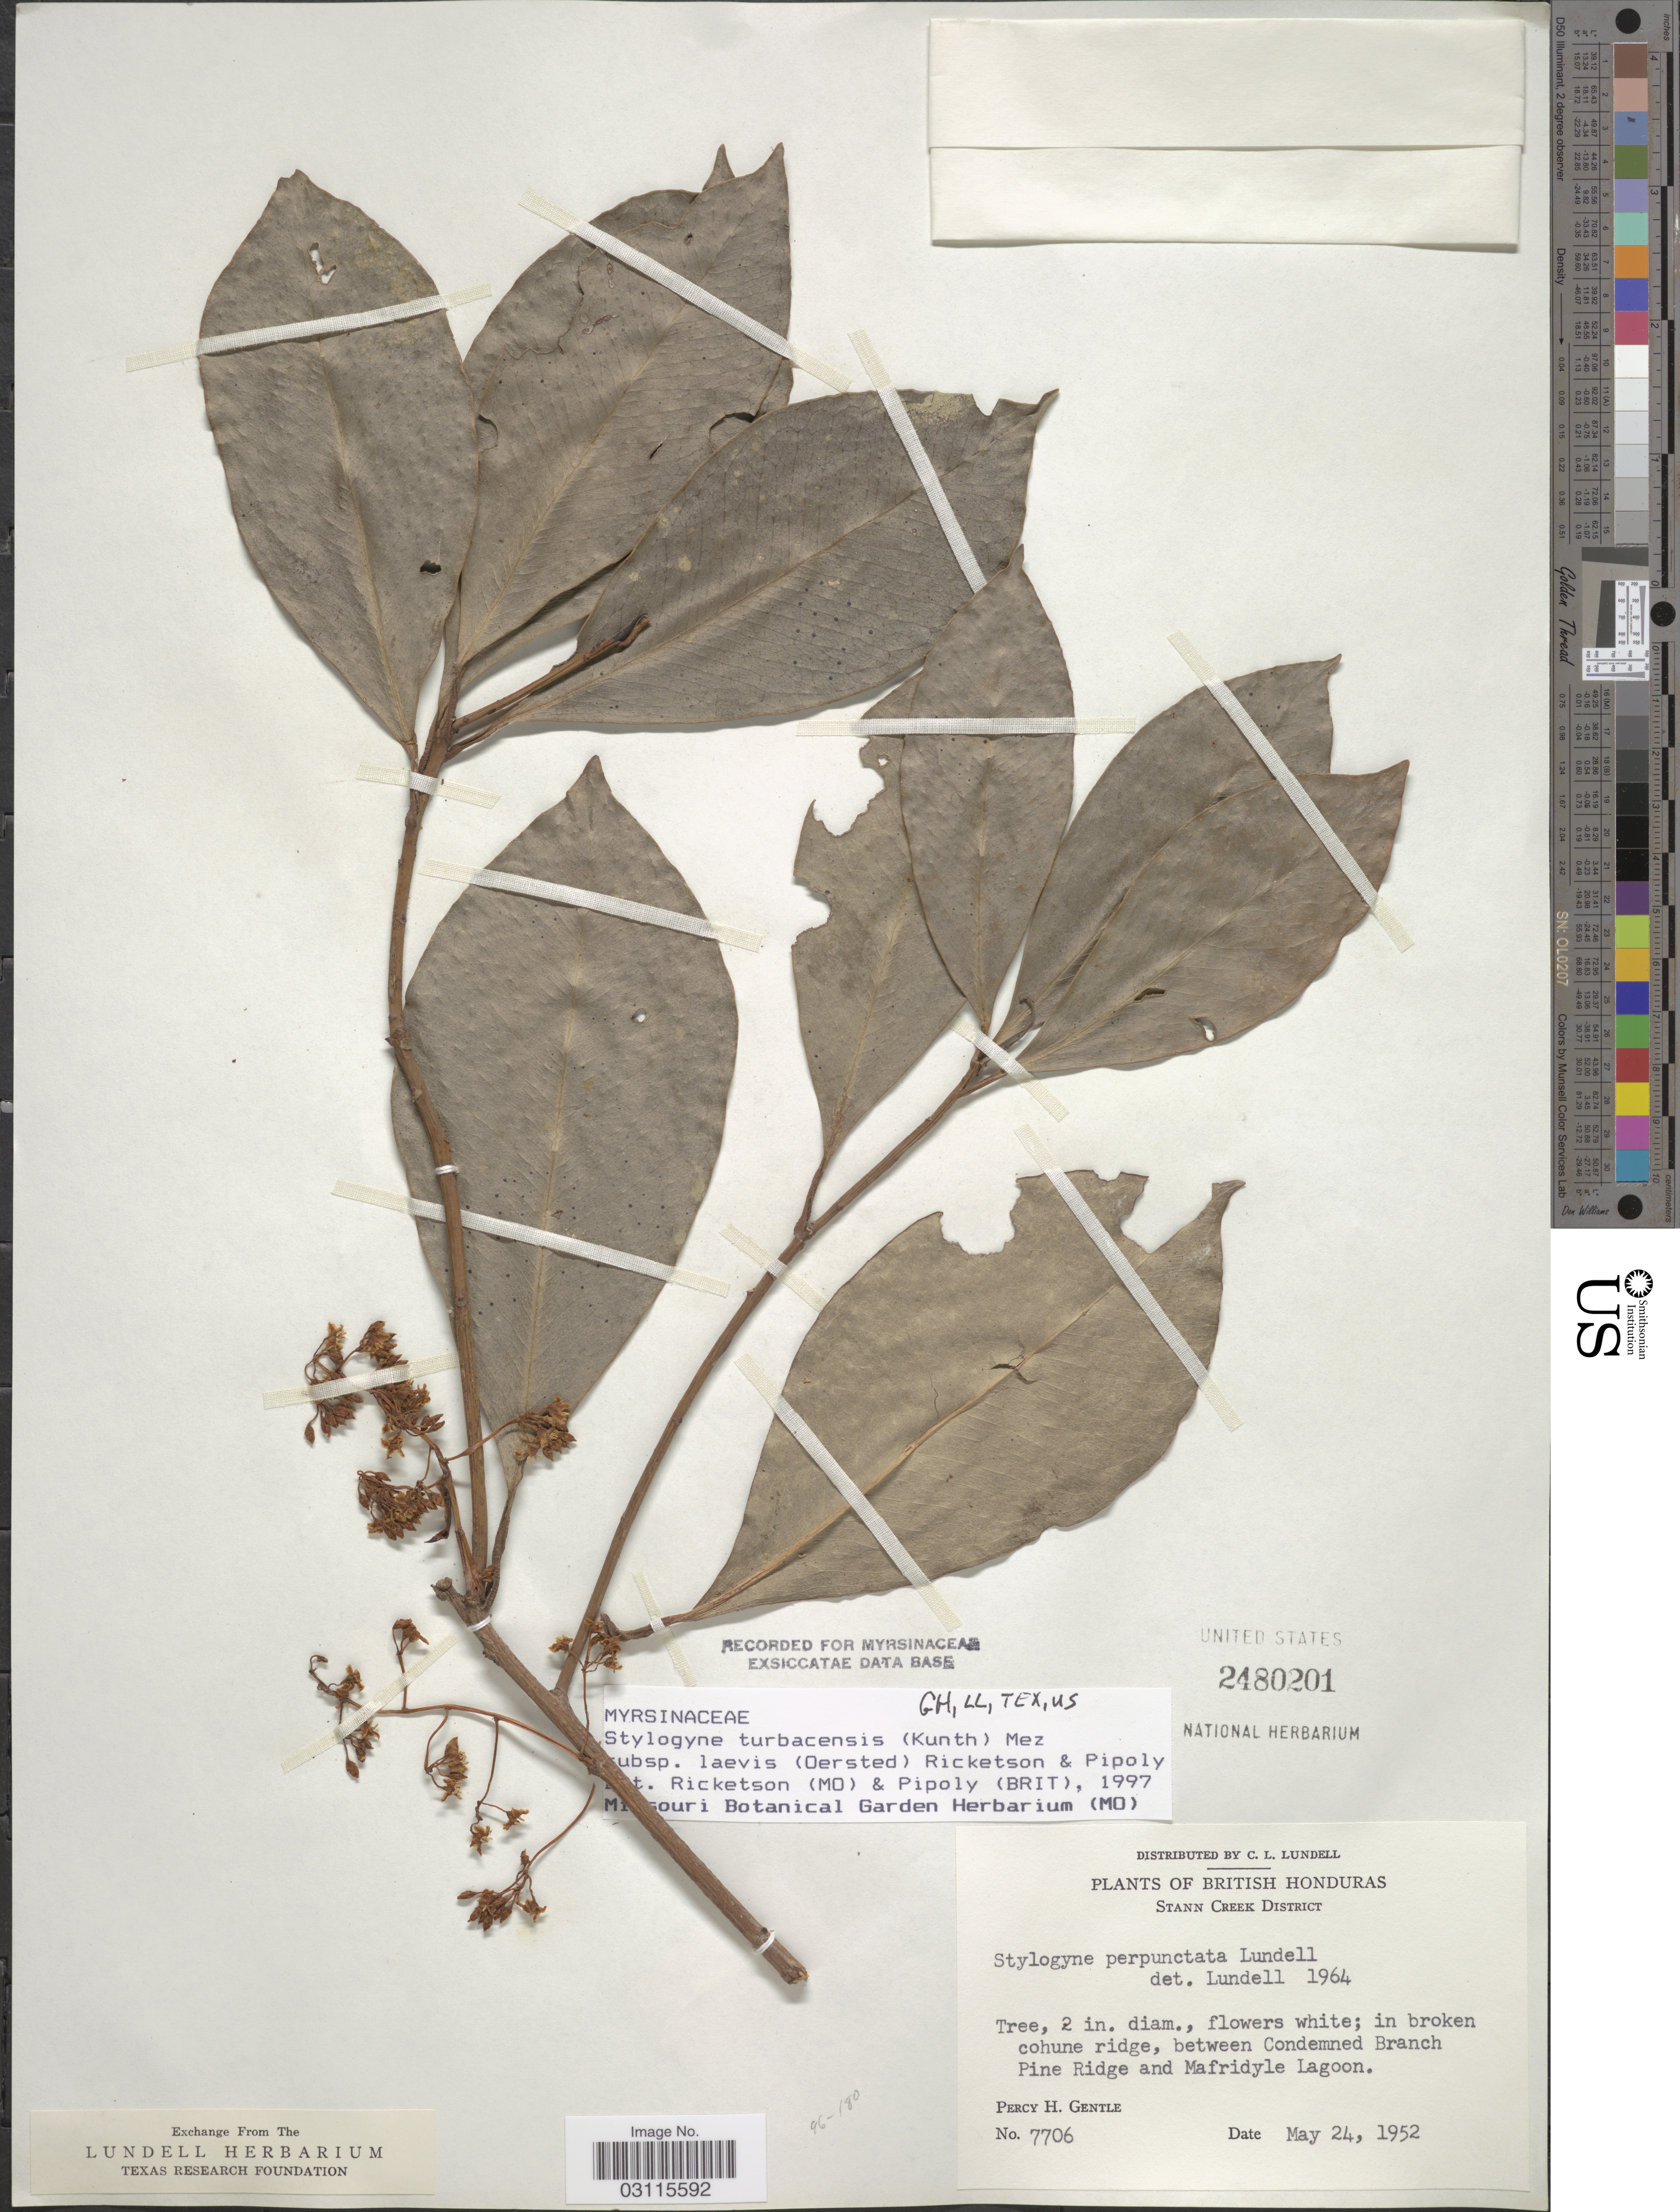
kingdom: Plantae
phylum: Tracheophyta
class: Magnoliopsida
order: Ericales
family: Primulaceae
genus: Stylogyne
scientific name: Stylogyne turbacensis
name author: (Kunth) Mez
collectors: P. H. Gentle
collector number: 7706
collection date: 1952-05-24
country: Belize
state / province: Stann Creek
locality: British Honduras. Stann Creek District. In broken cohun ridge, between Condemned Branch Pine Ridge and Mafridyle Lagoon.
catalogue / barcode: US 2480201